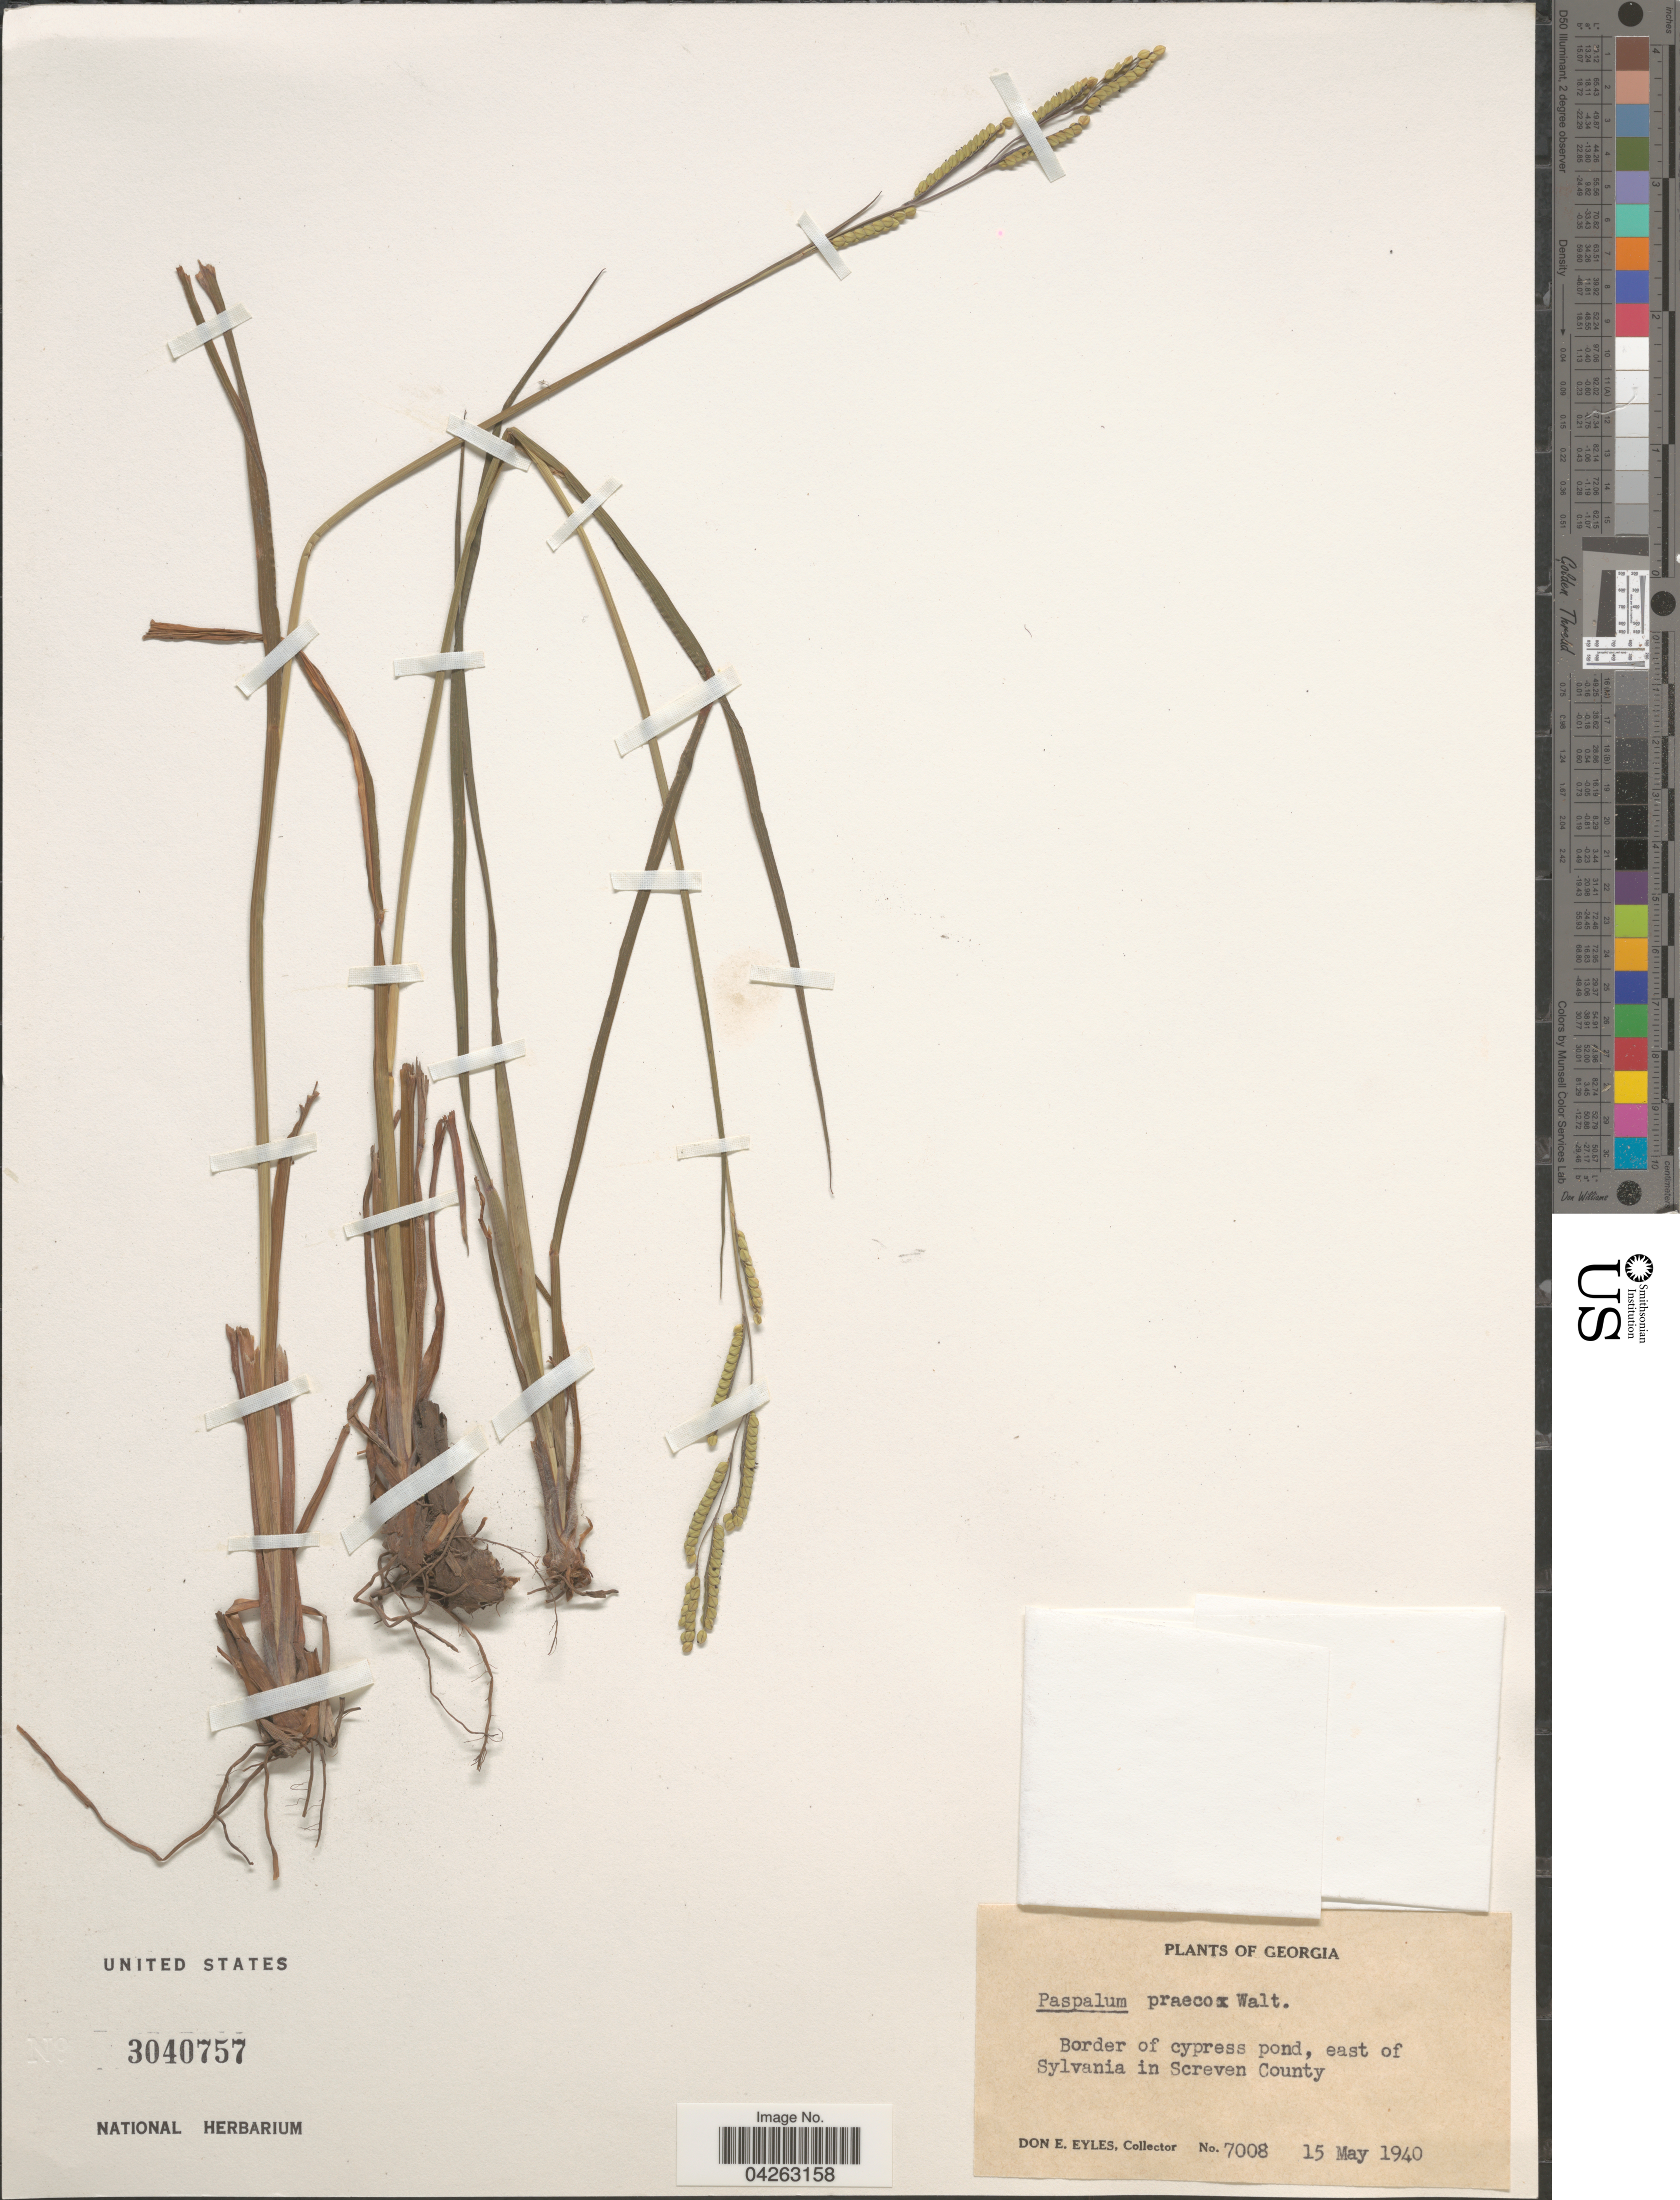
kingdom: Plantae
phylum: Tracheophyta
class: Liliopsida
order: Poales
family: Poaceae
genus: Paspalum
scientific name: Paspalum praecox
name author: Walter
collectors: D. Eyles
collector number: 7008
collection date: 1940-05-15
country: United States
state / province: Georgia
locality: Border of cypress pond, east of Sylvania in Screven County.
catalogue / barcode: US 3040757